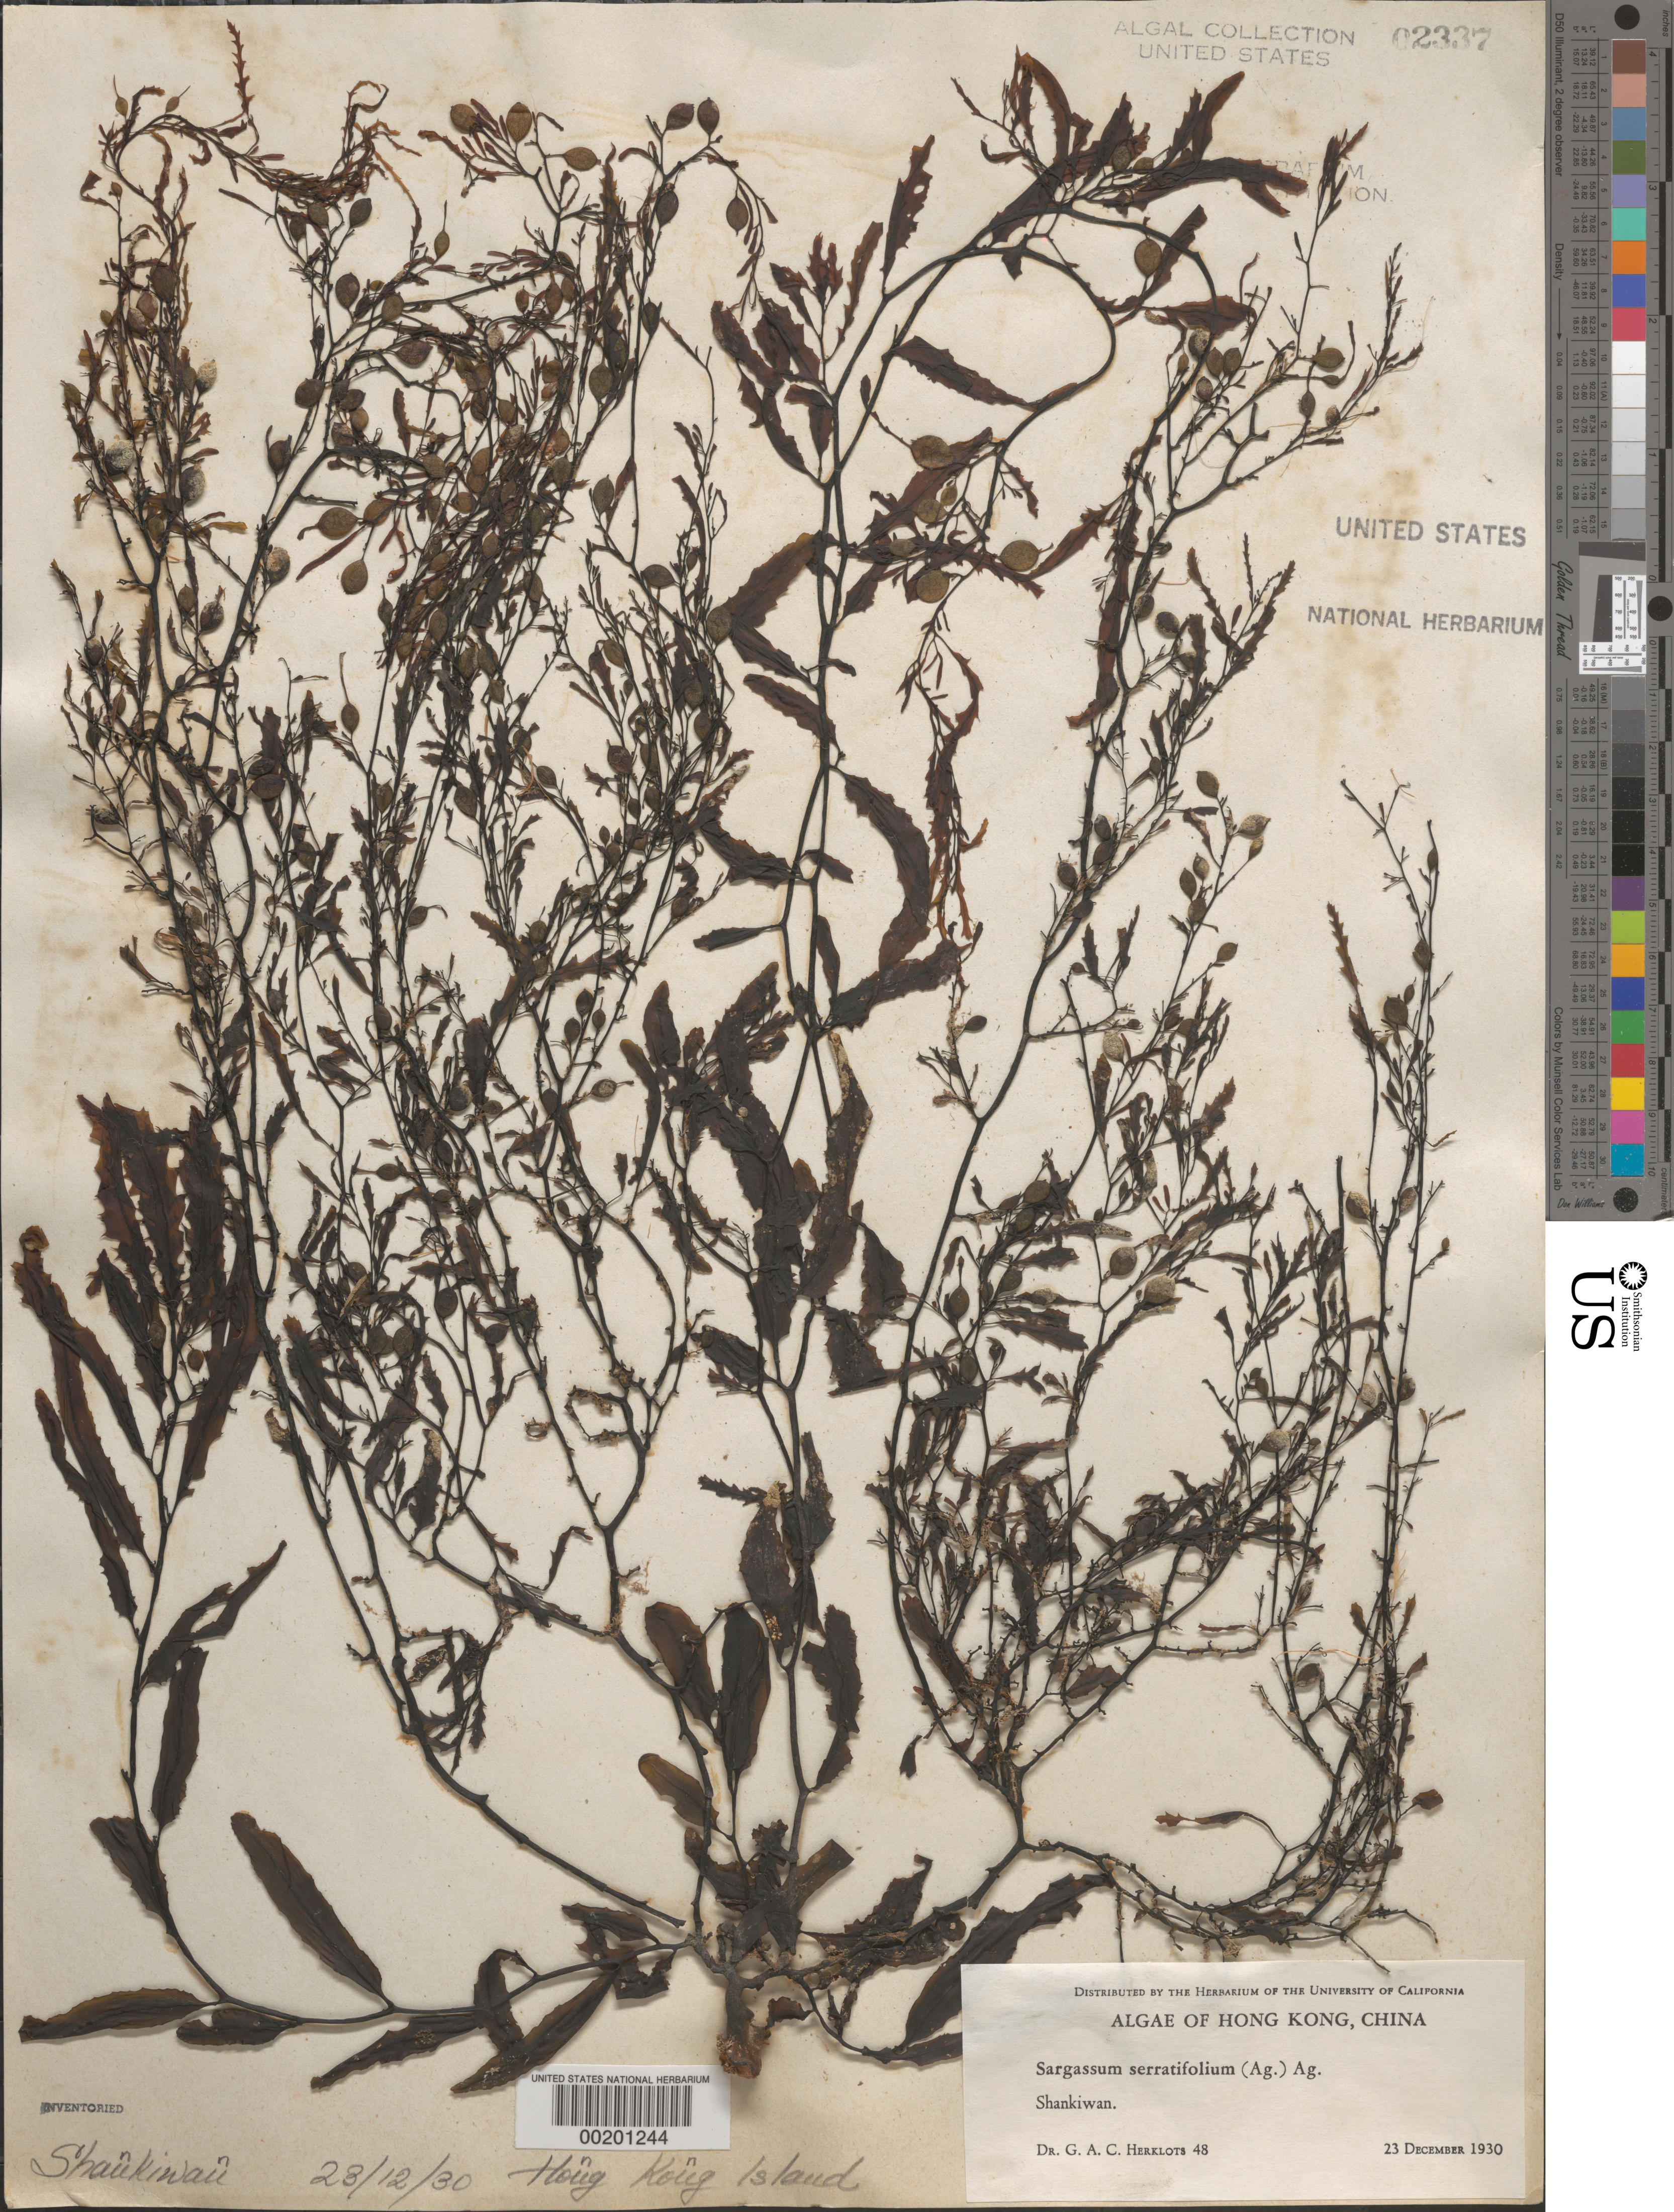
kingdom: Chromista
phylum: Ochrophyta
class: Phaeophyceae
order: Fucales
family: Sargassaceae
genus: Sargassum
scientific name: Sargassum serratifolium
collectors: G. Herklots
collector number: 48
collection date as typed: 23 Dec 1930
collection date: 1930-12-23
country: China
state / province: Hong Kong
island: Hong Kong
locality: Shankiwan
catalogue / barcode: US 2337